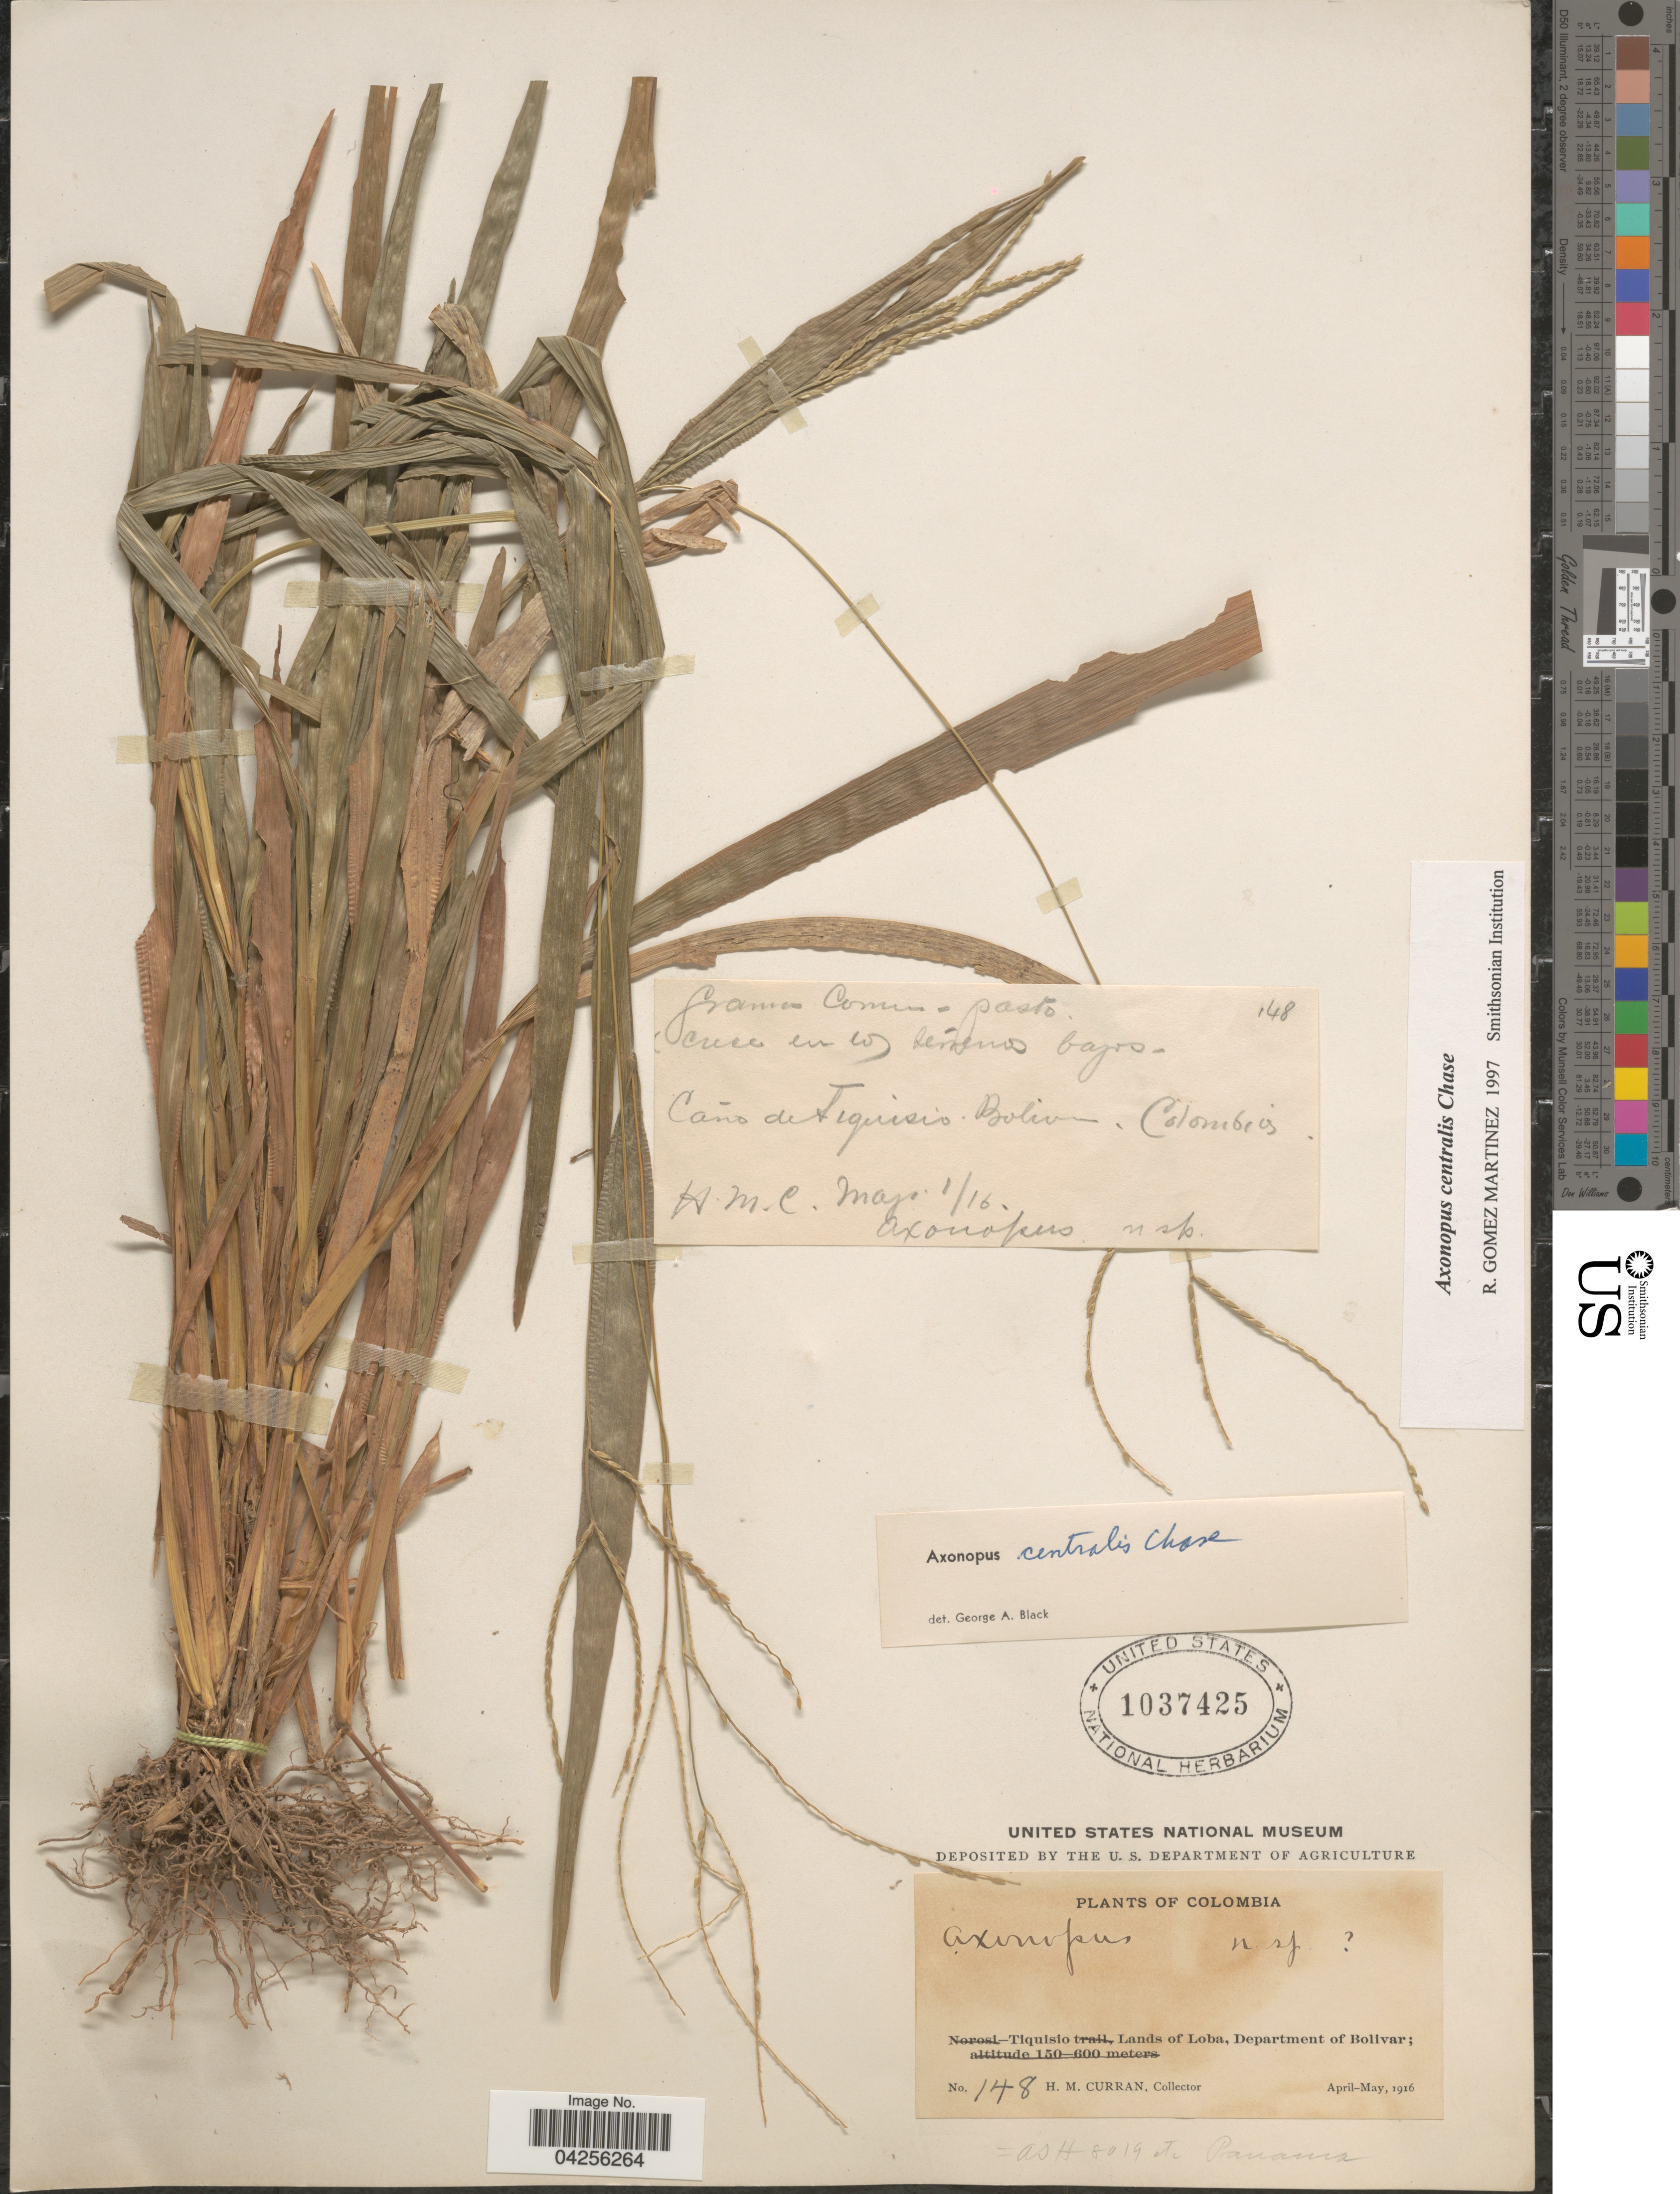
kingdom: Plantae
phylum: Tracheophyta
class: Liliopsida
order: Poales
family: Poaceae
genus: Axonopus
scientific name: Axonopus centralis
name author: Chase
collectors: H. M. Curran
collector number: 148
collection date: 1916-05-01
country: Colombia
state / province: Bolívar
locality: Tiquisio, Lands of Loba, Department of Bolivar. Caño de Tiquisio.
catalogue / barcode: US 1037425